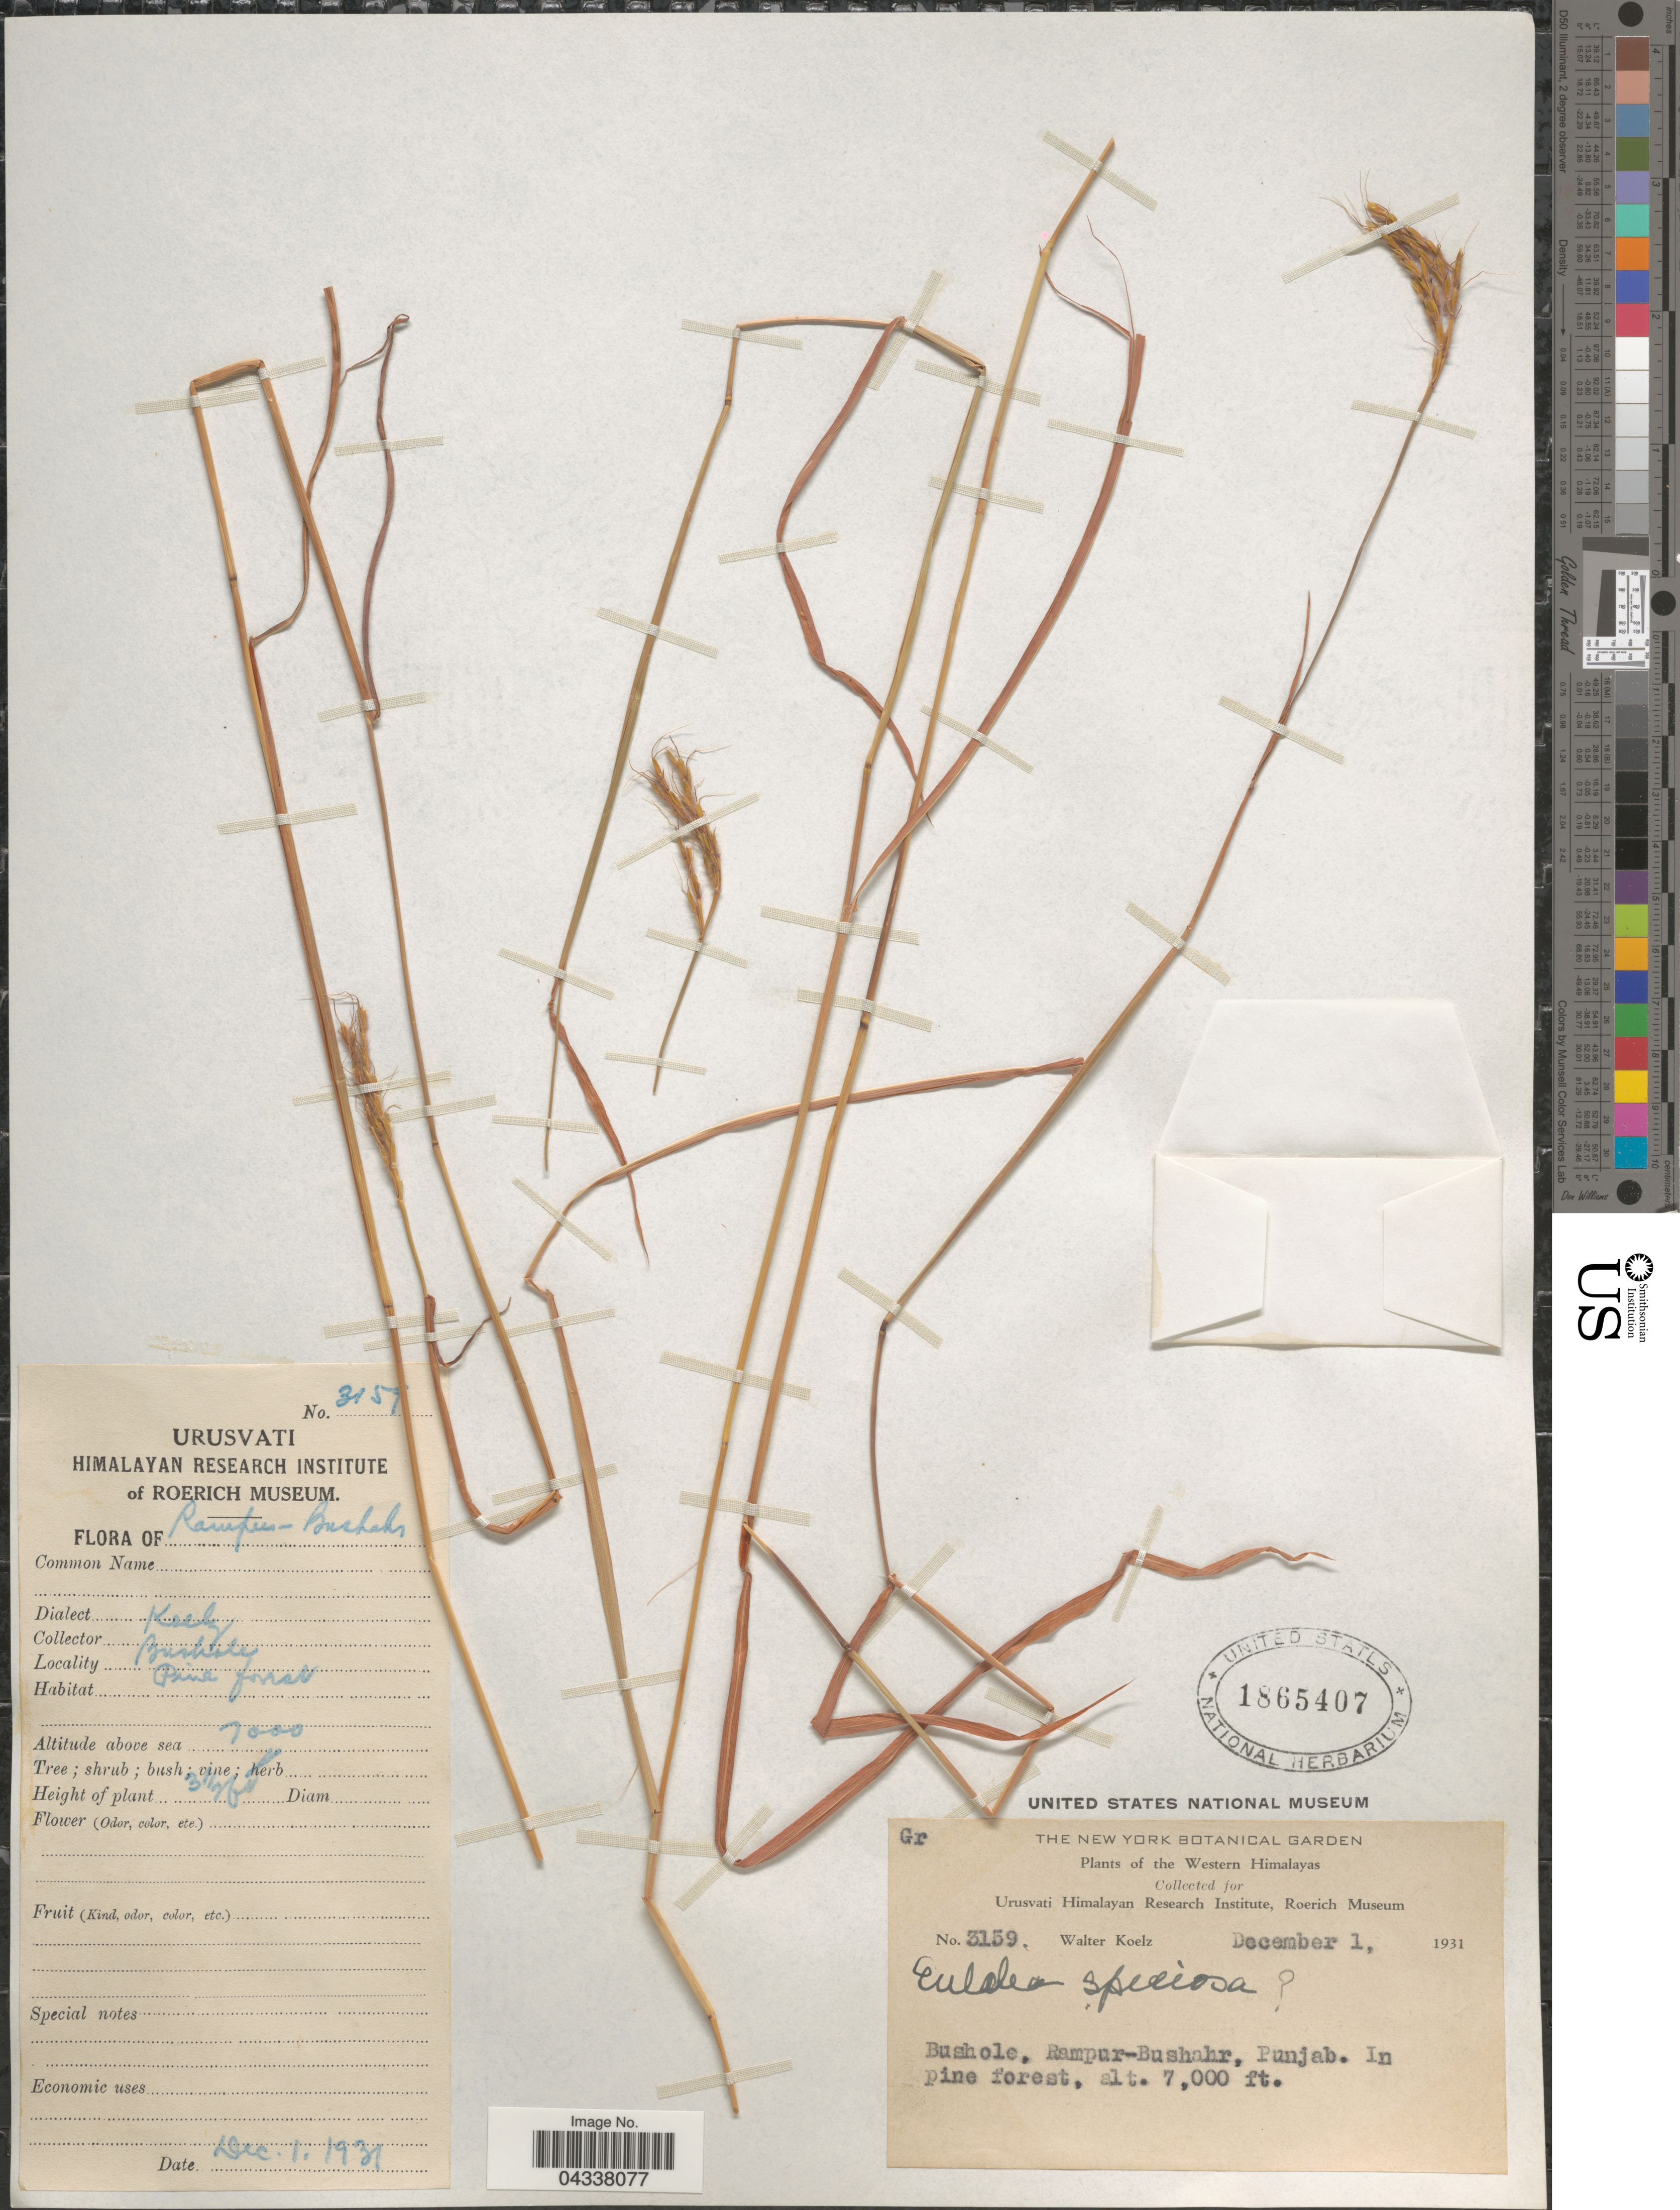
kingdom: Plantae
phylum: Tracheophyta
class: Liliopsida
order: Poales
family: Poaceae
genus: Pseudopogonatherum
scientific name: Pseudopogonatherum speciosum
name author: (Debeaux) Ohwi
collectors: W. N. Koelz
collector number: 3159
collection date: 1931-12-01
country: India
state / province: Punjab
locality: Western Himalayas. Bushole. Rampur-Bushahr.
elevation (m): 2134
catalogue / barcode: US 1865407